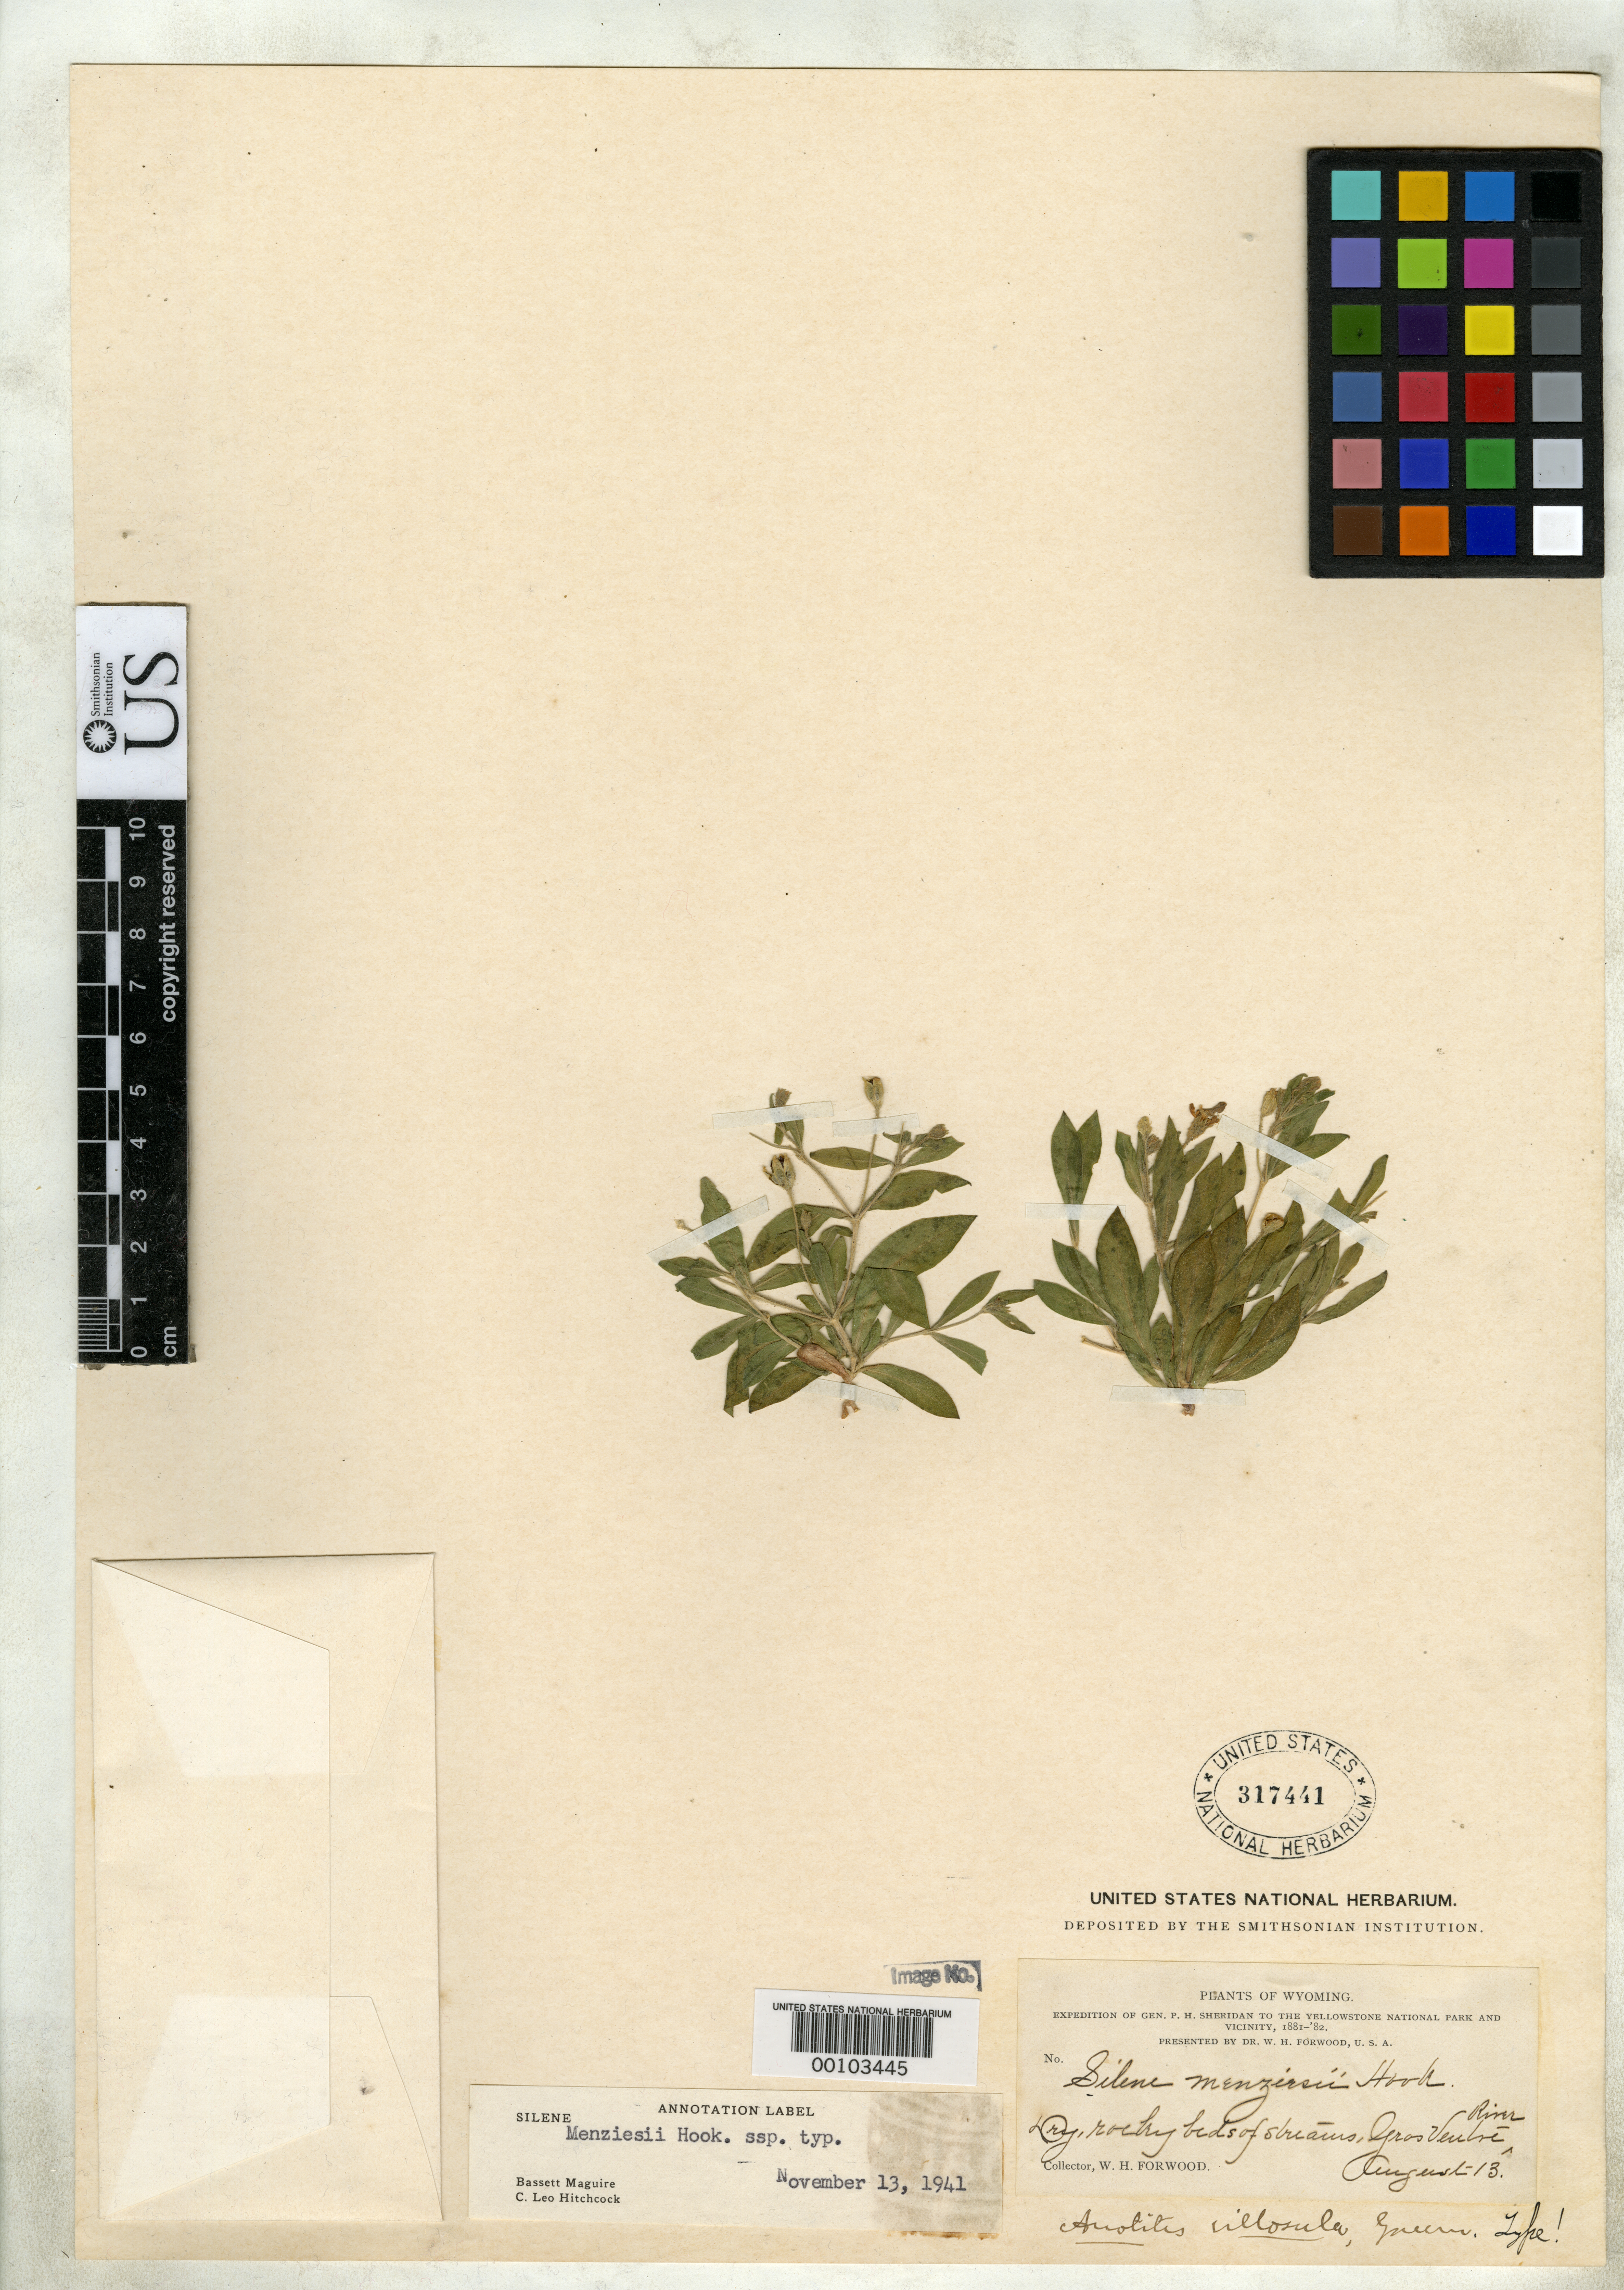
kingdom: Plantae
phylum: Tracheophyta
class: Magnoliopsida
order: Caryophyllales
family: Caryophyllaceae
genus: Anotites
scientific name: Anotites villosula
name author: Greene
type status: Holotype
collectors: W. Farwood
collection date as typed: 13 Aug 1881 to 13 Aug 1882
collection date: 1881-08-13/1882-08-13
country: United States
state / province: Wyoming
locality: Gros Ventre River.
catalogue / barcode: US 317441